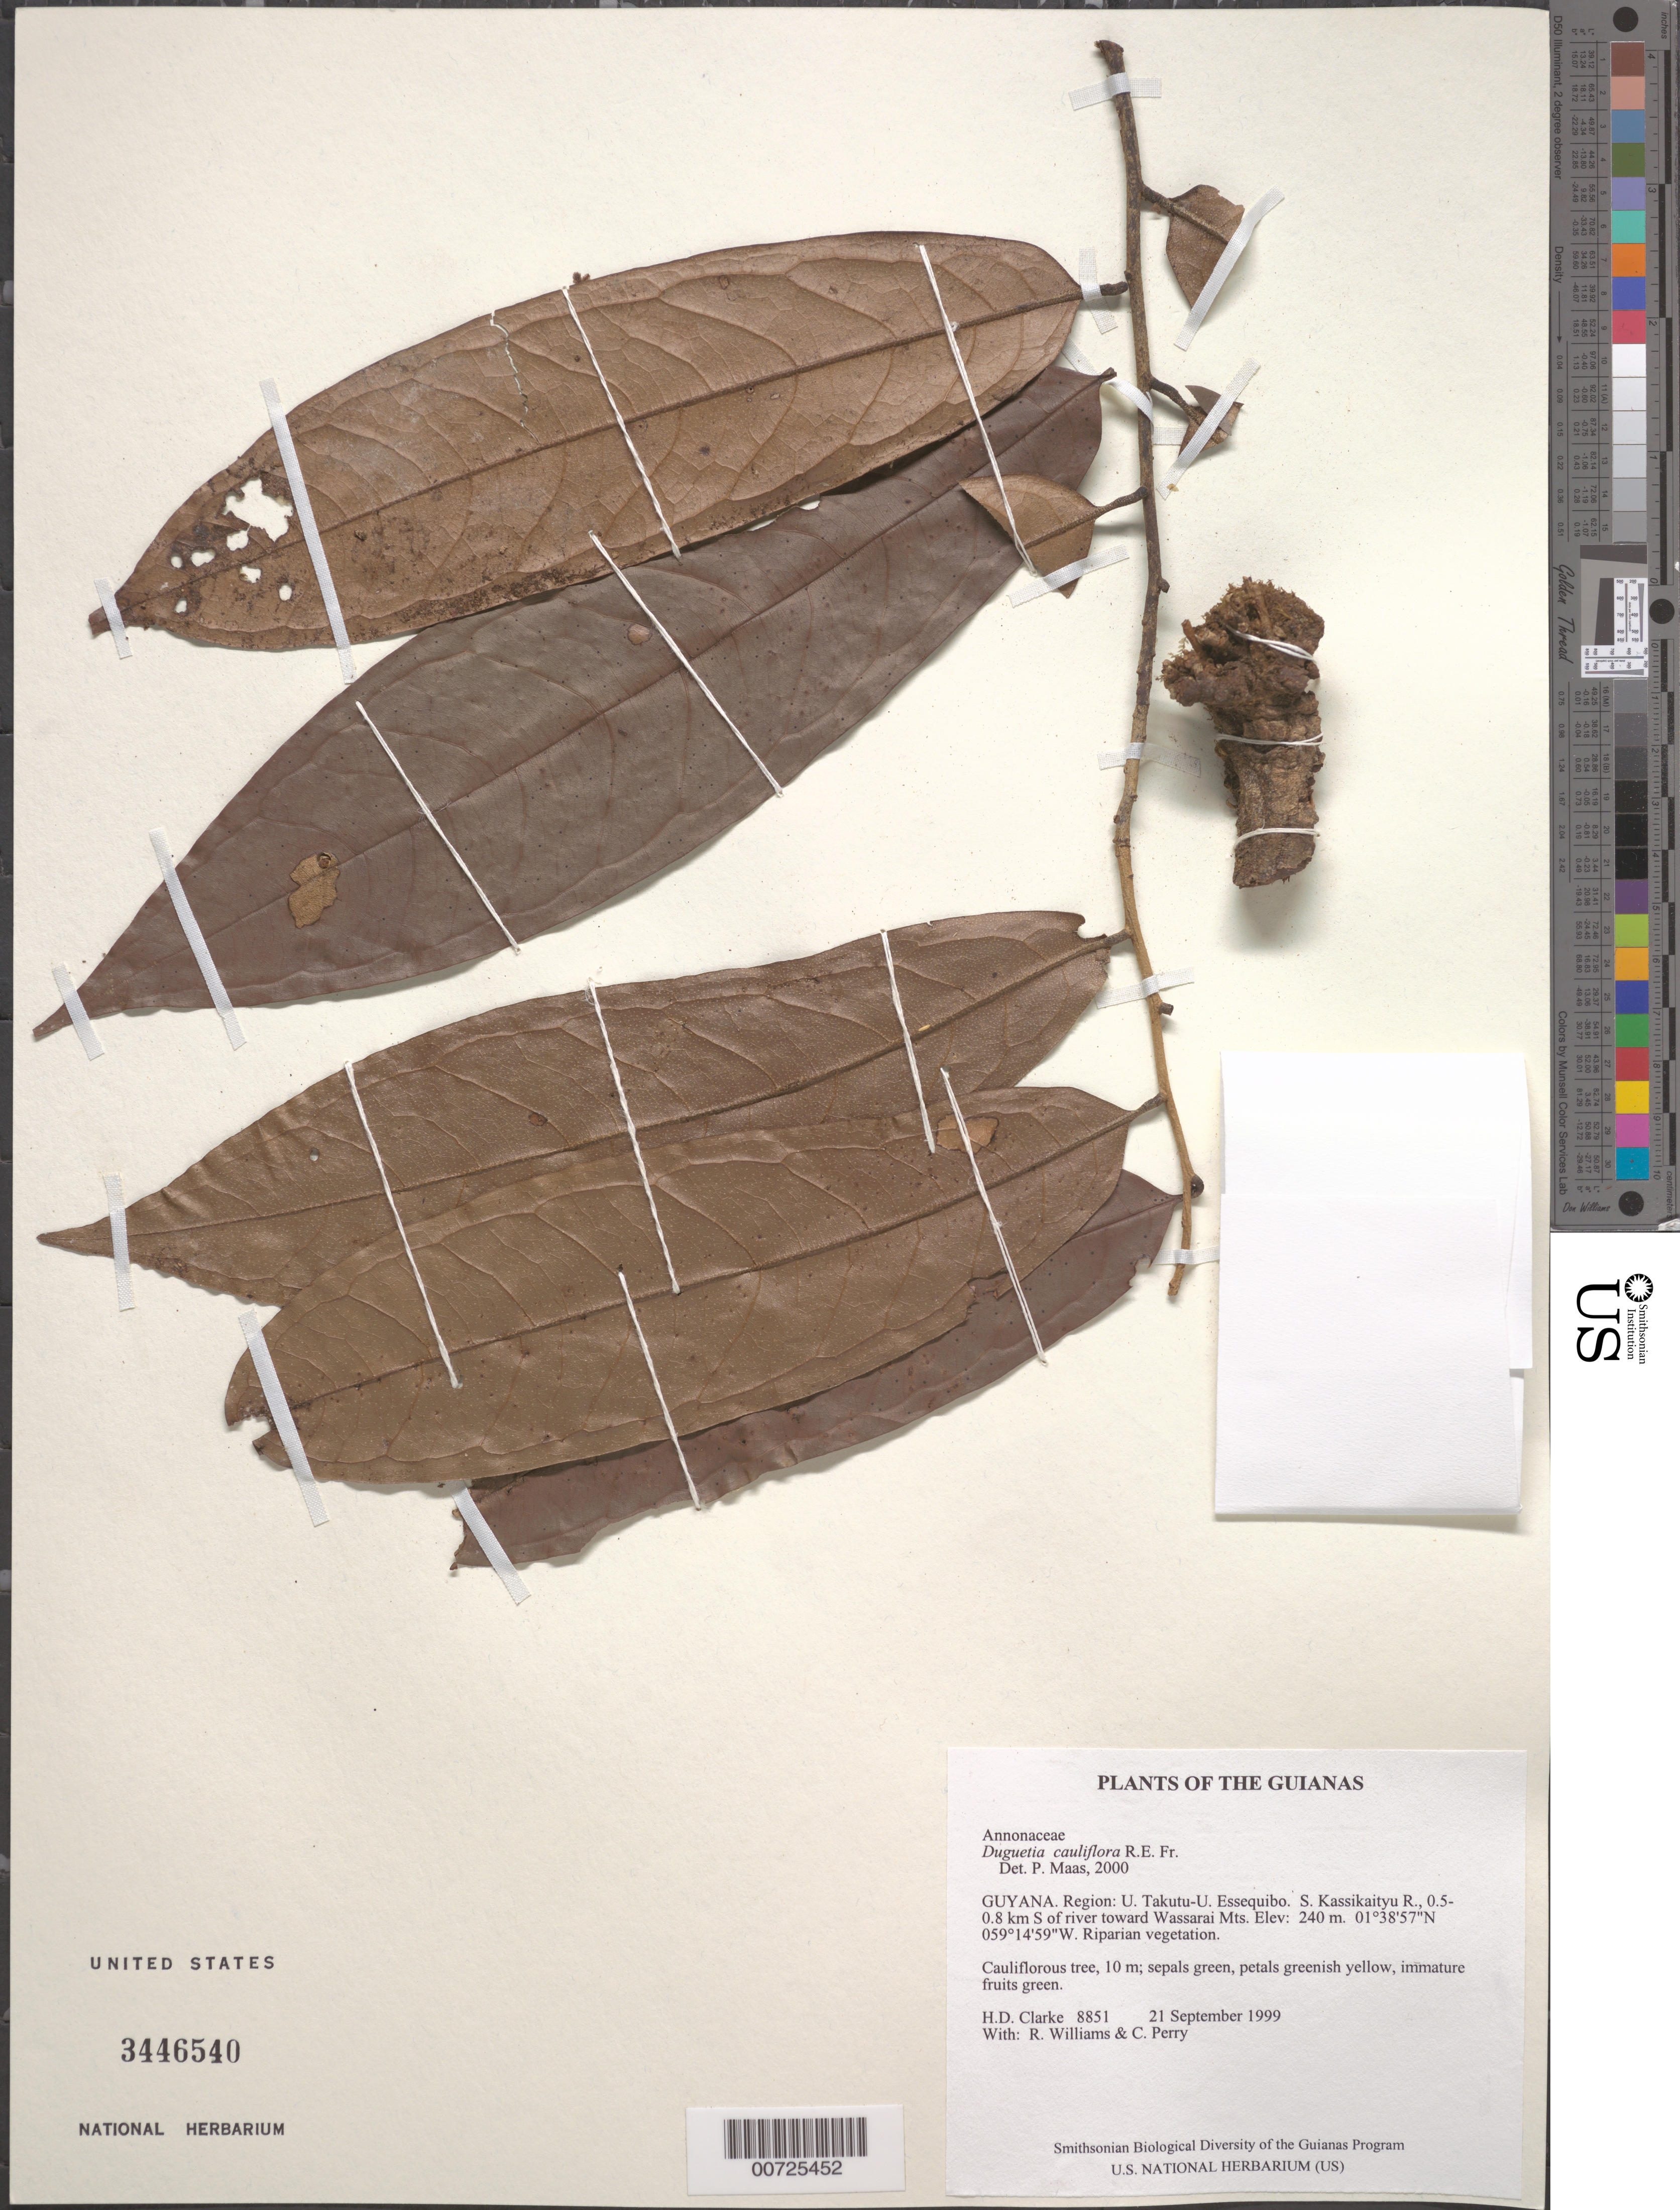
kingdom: Plantae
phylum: Tracheophyta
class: Magnoliopsida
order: Magnoliales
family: Annonaceae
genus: Duguetia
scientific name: Duguetia cauliflora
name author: R.E. Fr.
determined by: Maas, Paul J. M.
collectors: H. D. Clarke, R. Williams & C. Perry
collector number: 8851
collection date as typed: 21 September 1999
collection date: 1999-09-21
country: Guyana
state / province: U. Takutu-U. Essequibo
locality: S. Kassikaityu R., 0.5-0.8 km S of river toward Wassarai Mts.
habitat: Riparian vegetation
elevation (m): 240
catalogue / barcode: US 3446540